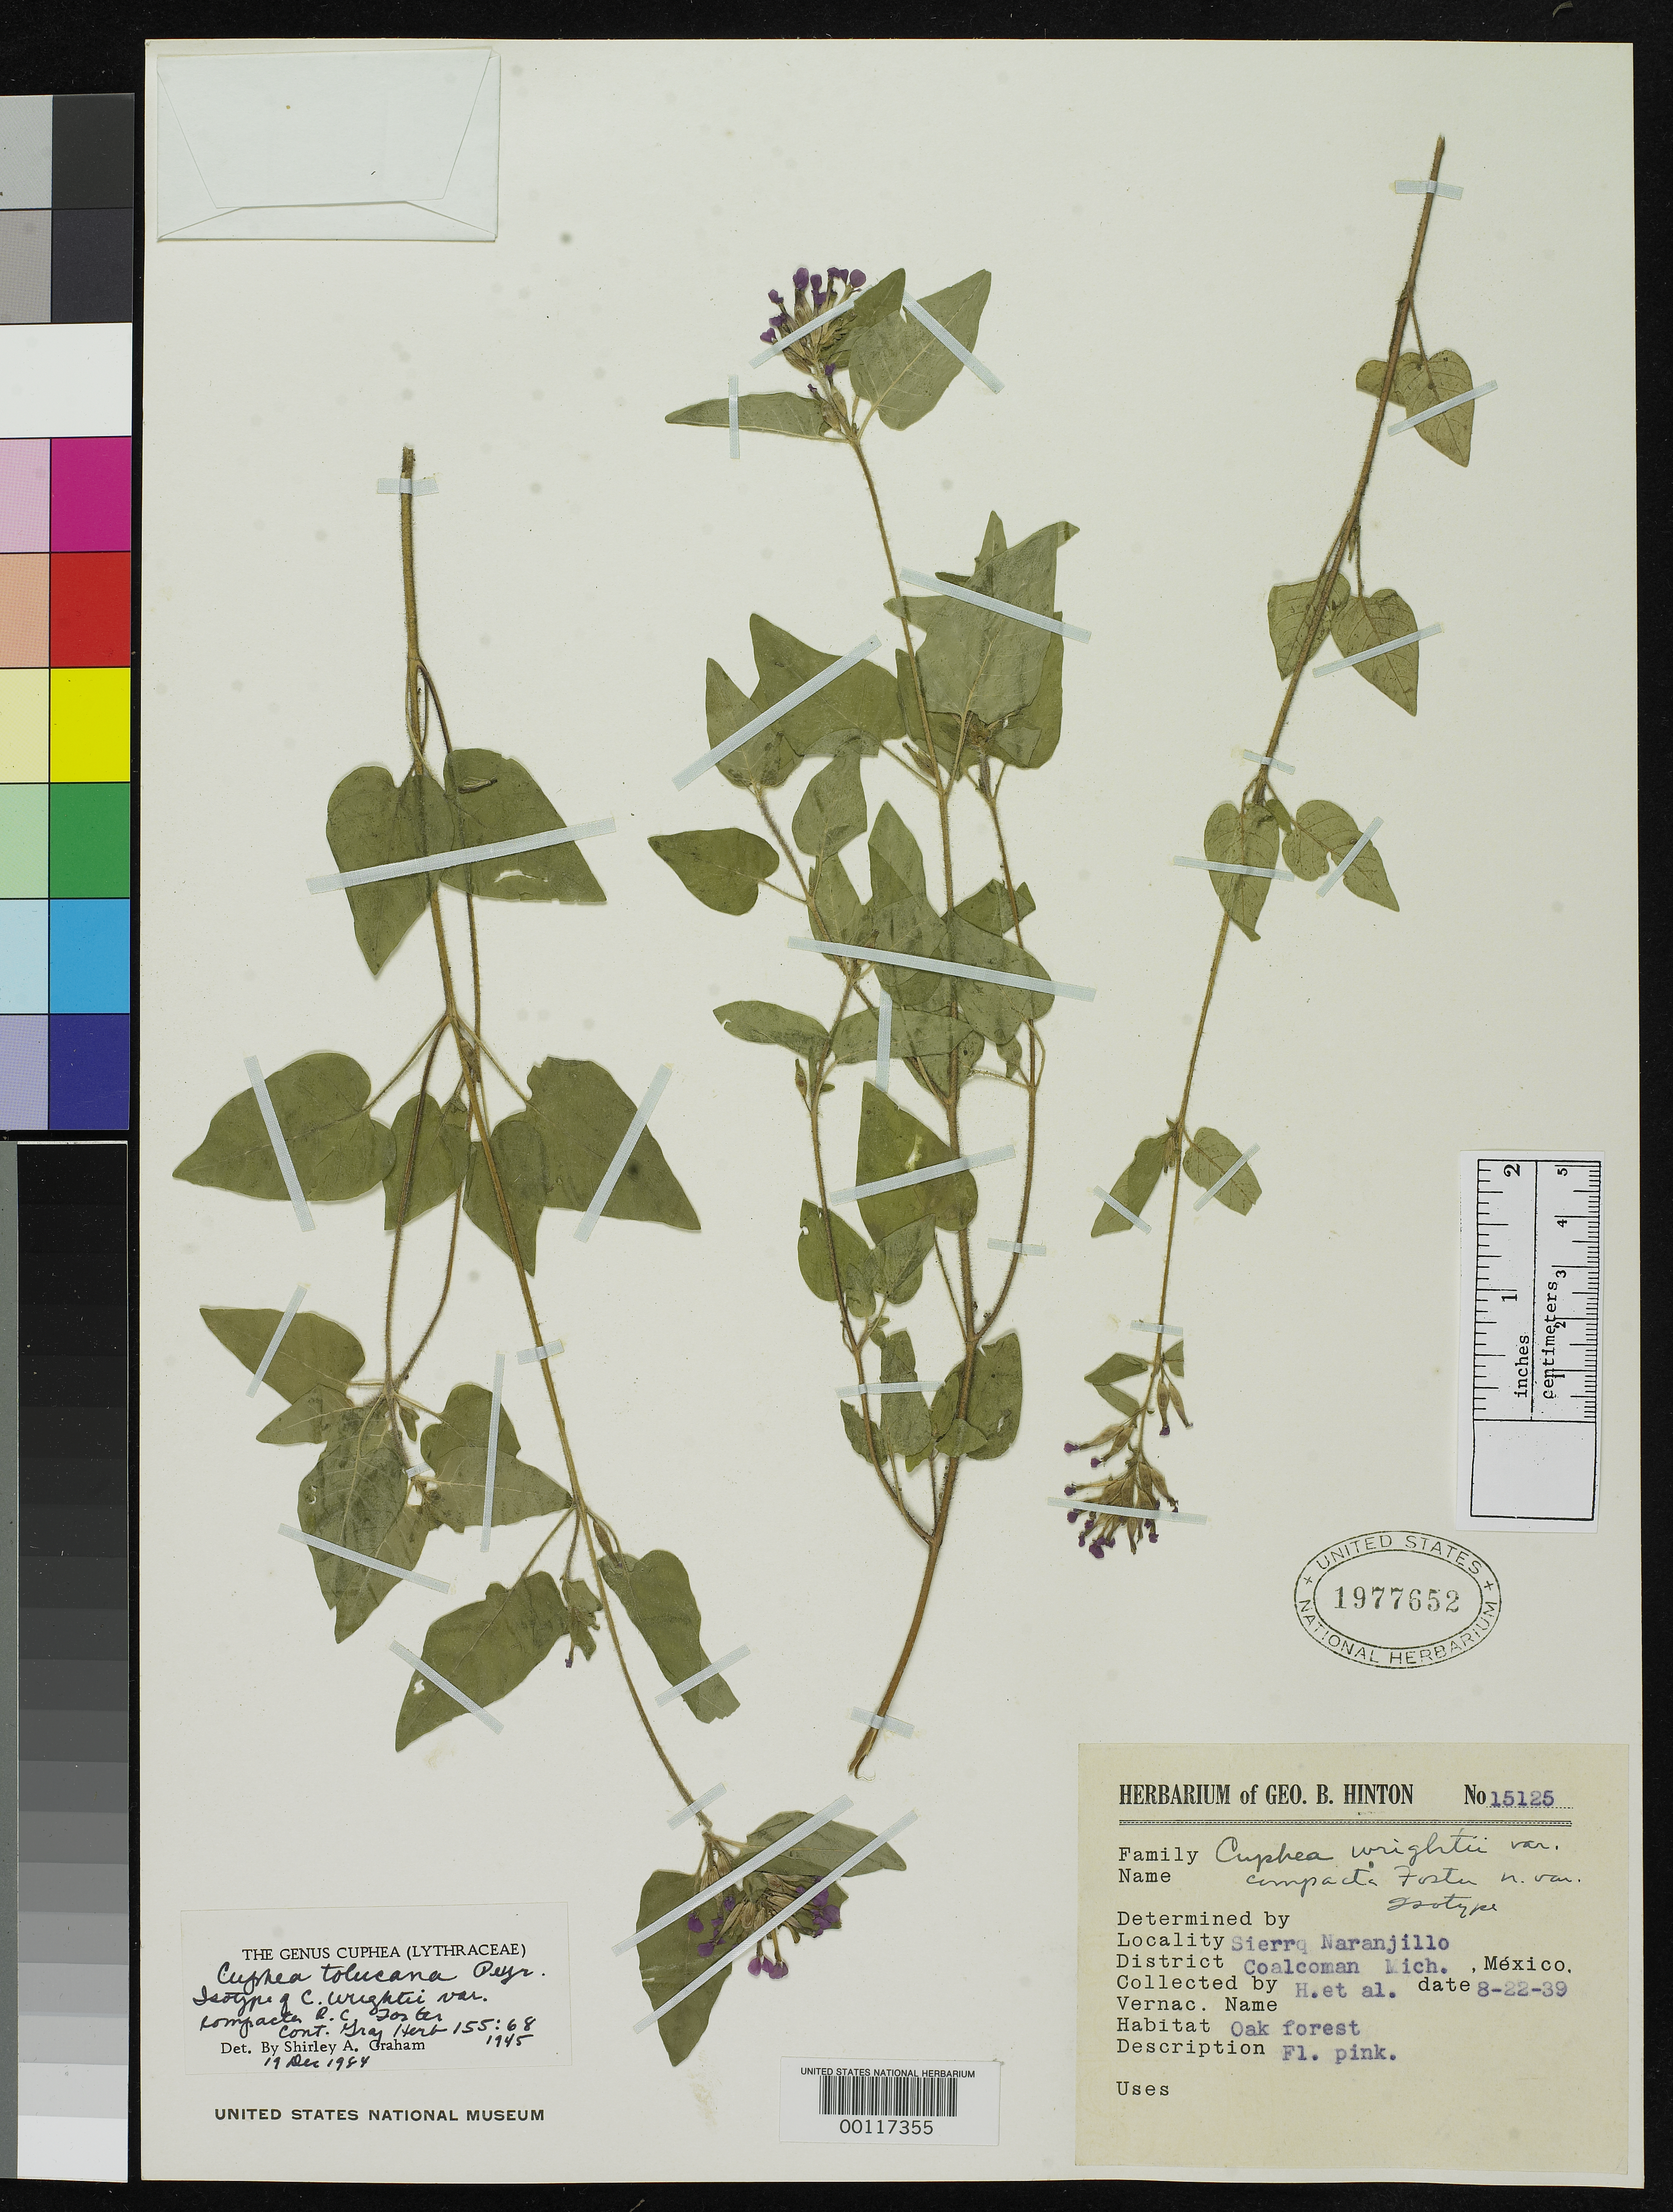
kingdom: Plantae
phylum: Tracheophyta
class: Magnoliopsida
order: Myrtales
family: Lythraceae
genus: Cuphea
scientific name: Cuphea wrightii var. compacta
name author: R.C. Foster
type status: Isotype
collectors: G. B. Hinton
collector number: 15125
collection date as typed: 22 Aug 1939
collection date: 1939-08-22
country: Mexico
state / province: Michoacán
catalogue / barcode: US 1977652